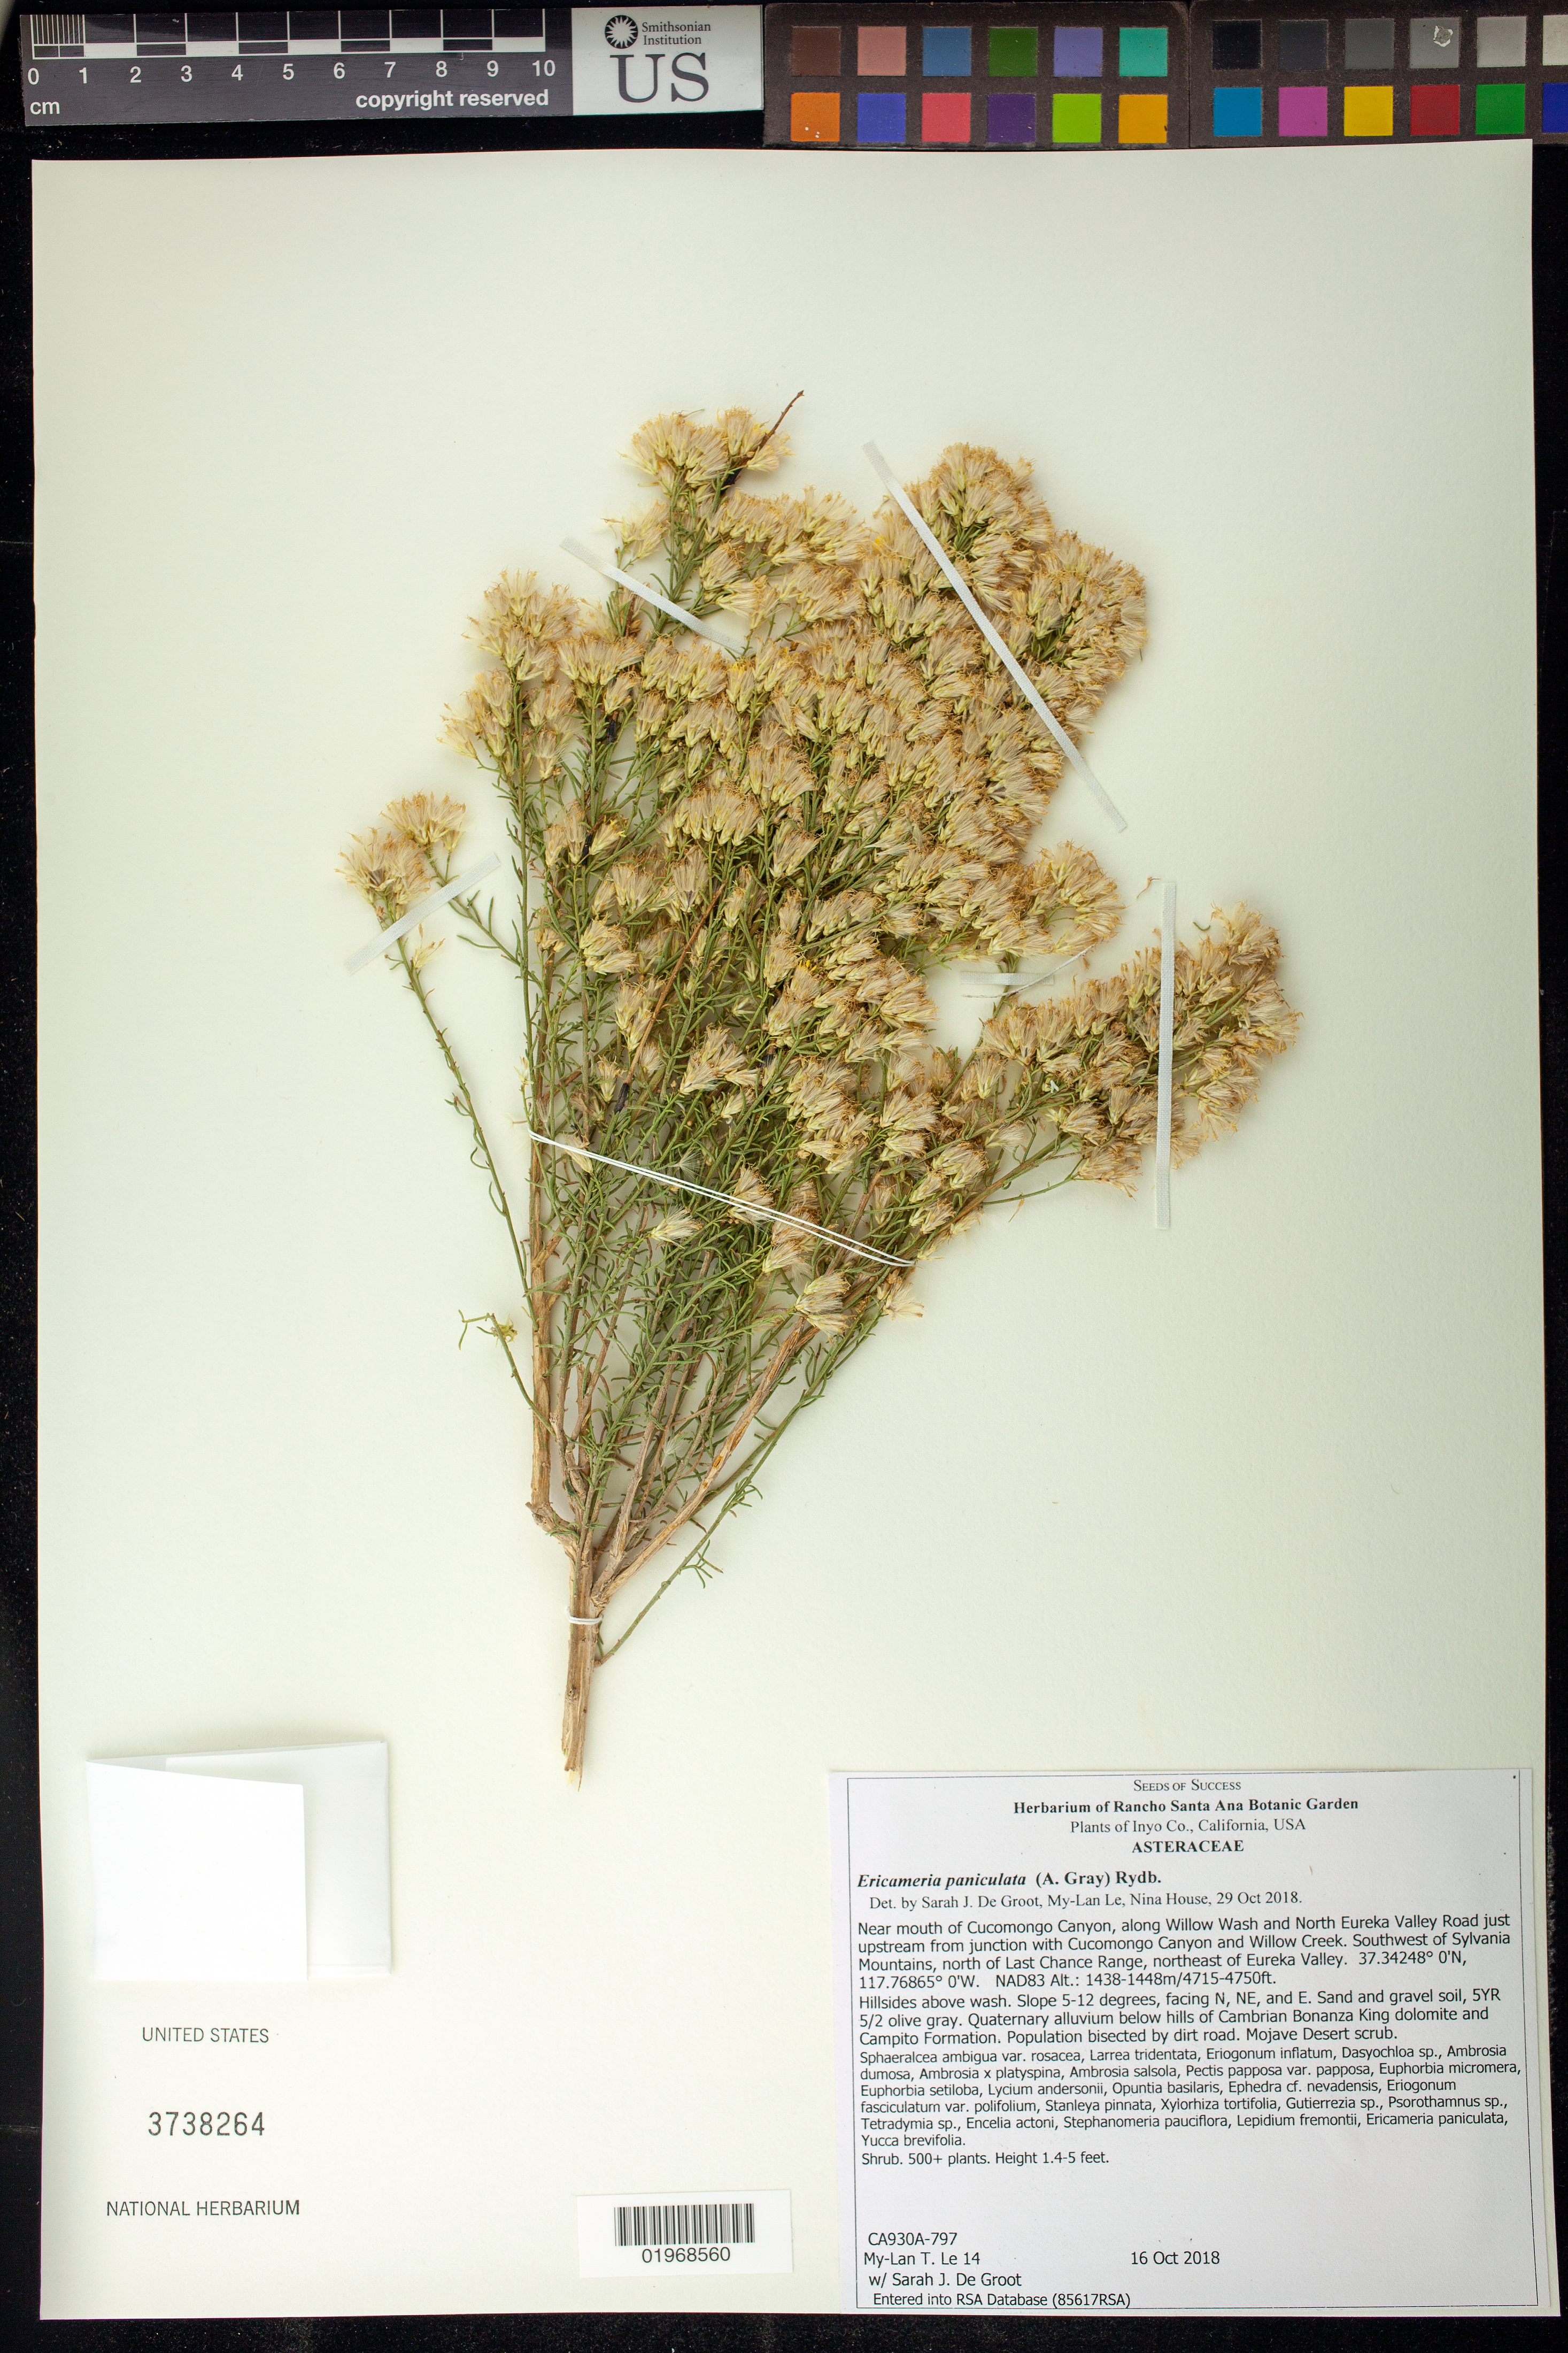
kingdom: Plantae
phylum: Tracheophyta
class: Magnoliopsida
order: Asterales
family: Asteraceae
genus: Ericameria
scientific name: Ericameria paniculata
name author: (A. Gray) Rydb.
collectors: M. Le & S. De Groot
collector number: CA930A-797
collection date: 2018-10-16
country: United States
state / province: California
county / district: Inyo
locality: Jct. Cucomongo Canyon and Willow Creek. SW of Sylvania Mts, N of Last Chance Range, NE of Eureka Valley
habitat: Large wash through hills. Mojave Desert scrub.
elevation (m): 1437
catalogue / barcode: US 3738264